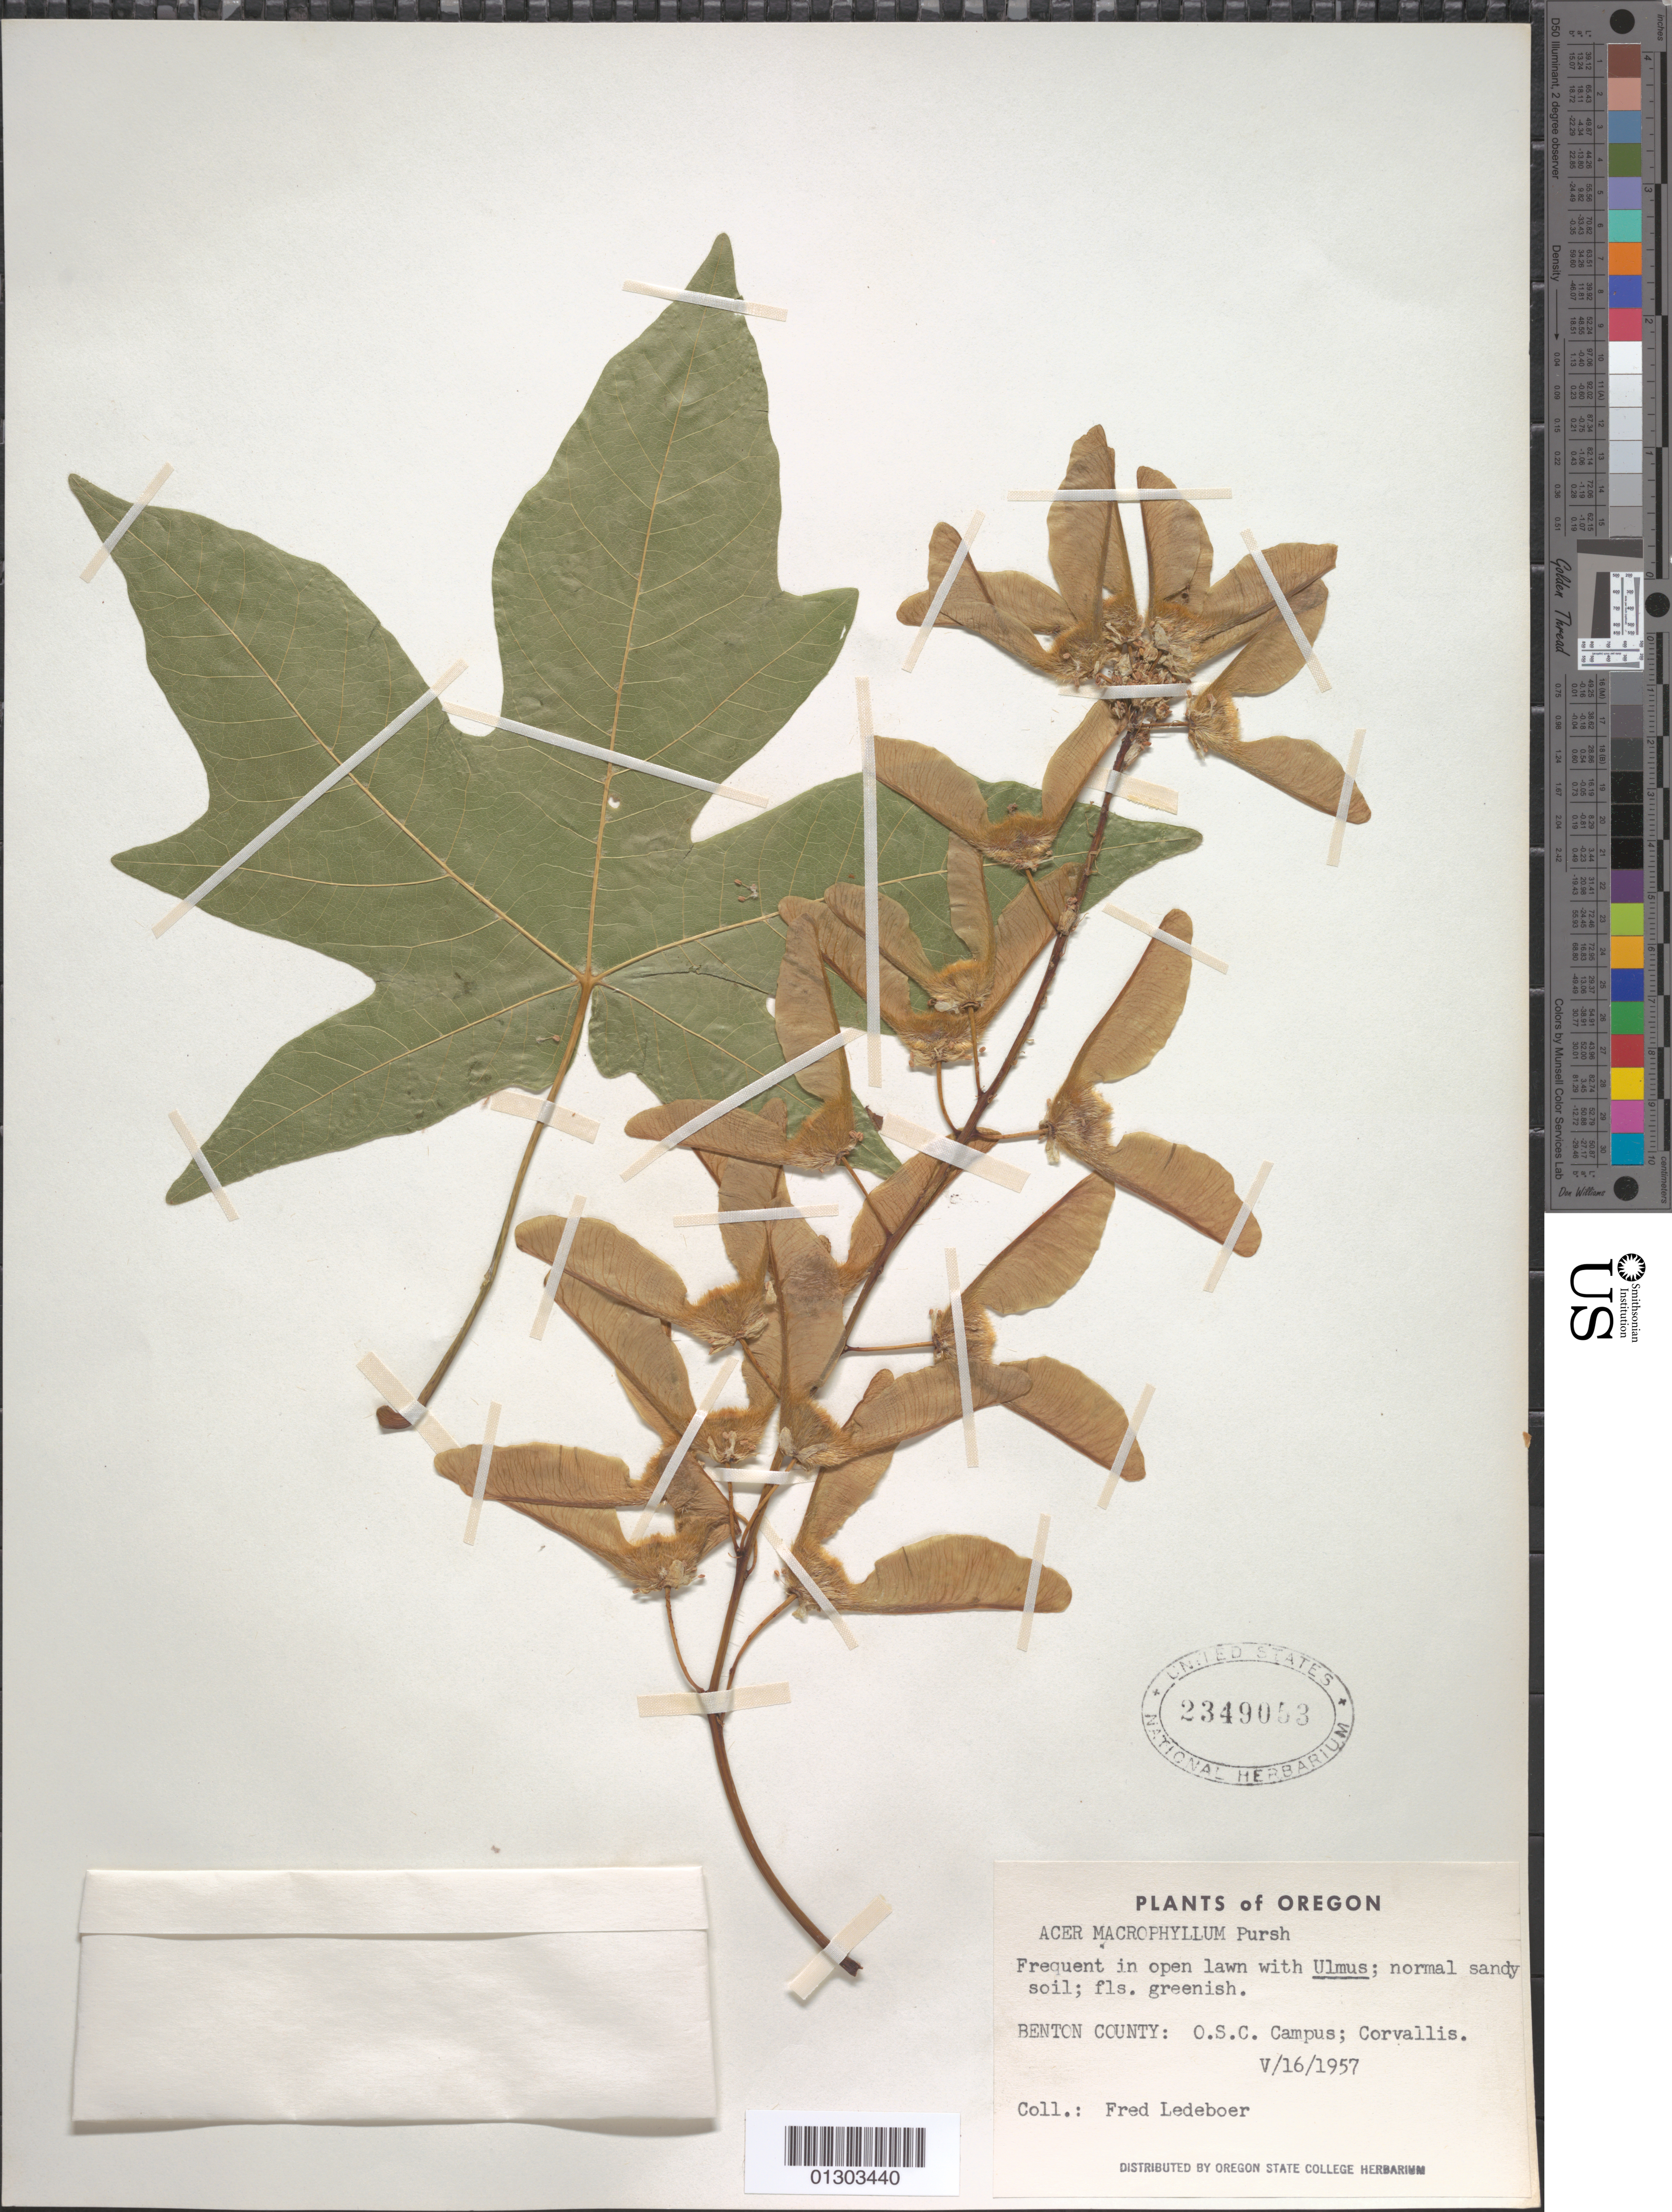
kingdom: Plantae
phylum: Tracheophyta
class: Magnoliopsida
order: Sapindales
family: Sapindaceae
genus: Acer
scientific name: Acer macrophyllum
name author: Pursh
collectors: F. Ledeboer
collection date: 1957-05-16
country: United States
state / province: Oregon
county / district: Benton County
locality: Benton County, O.S.C. Campus, Corvallis.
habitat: Frequent in open lawn with Ulmus; normal sandy soil.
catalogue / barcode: US 2349053